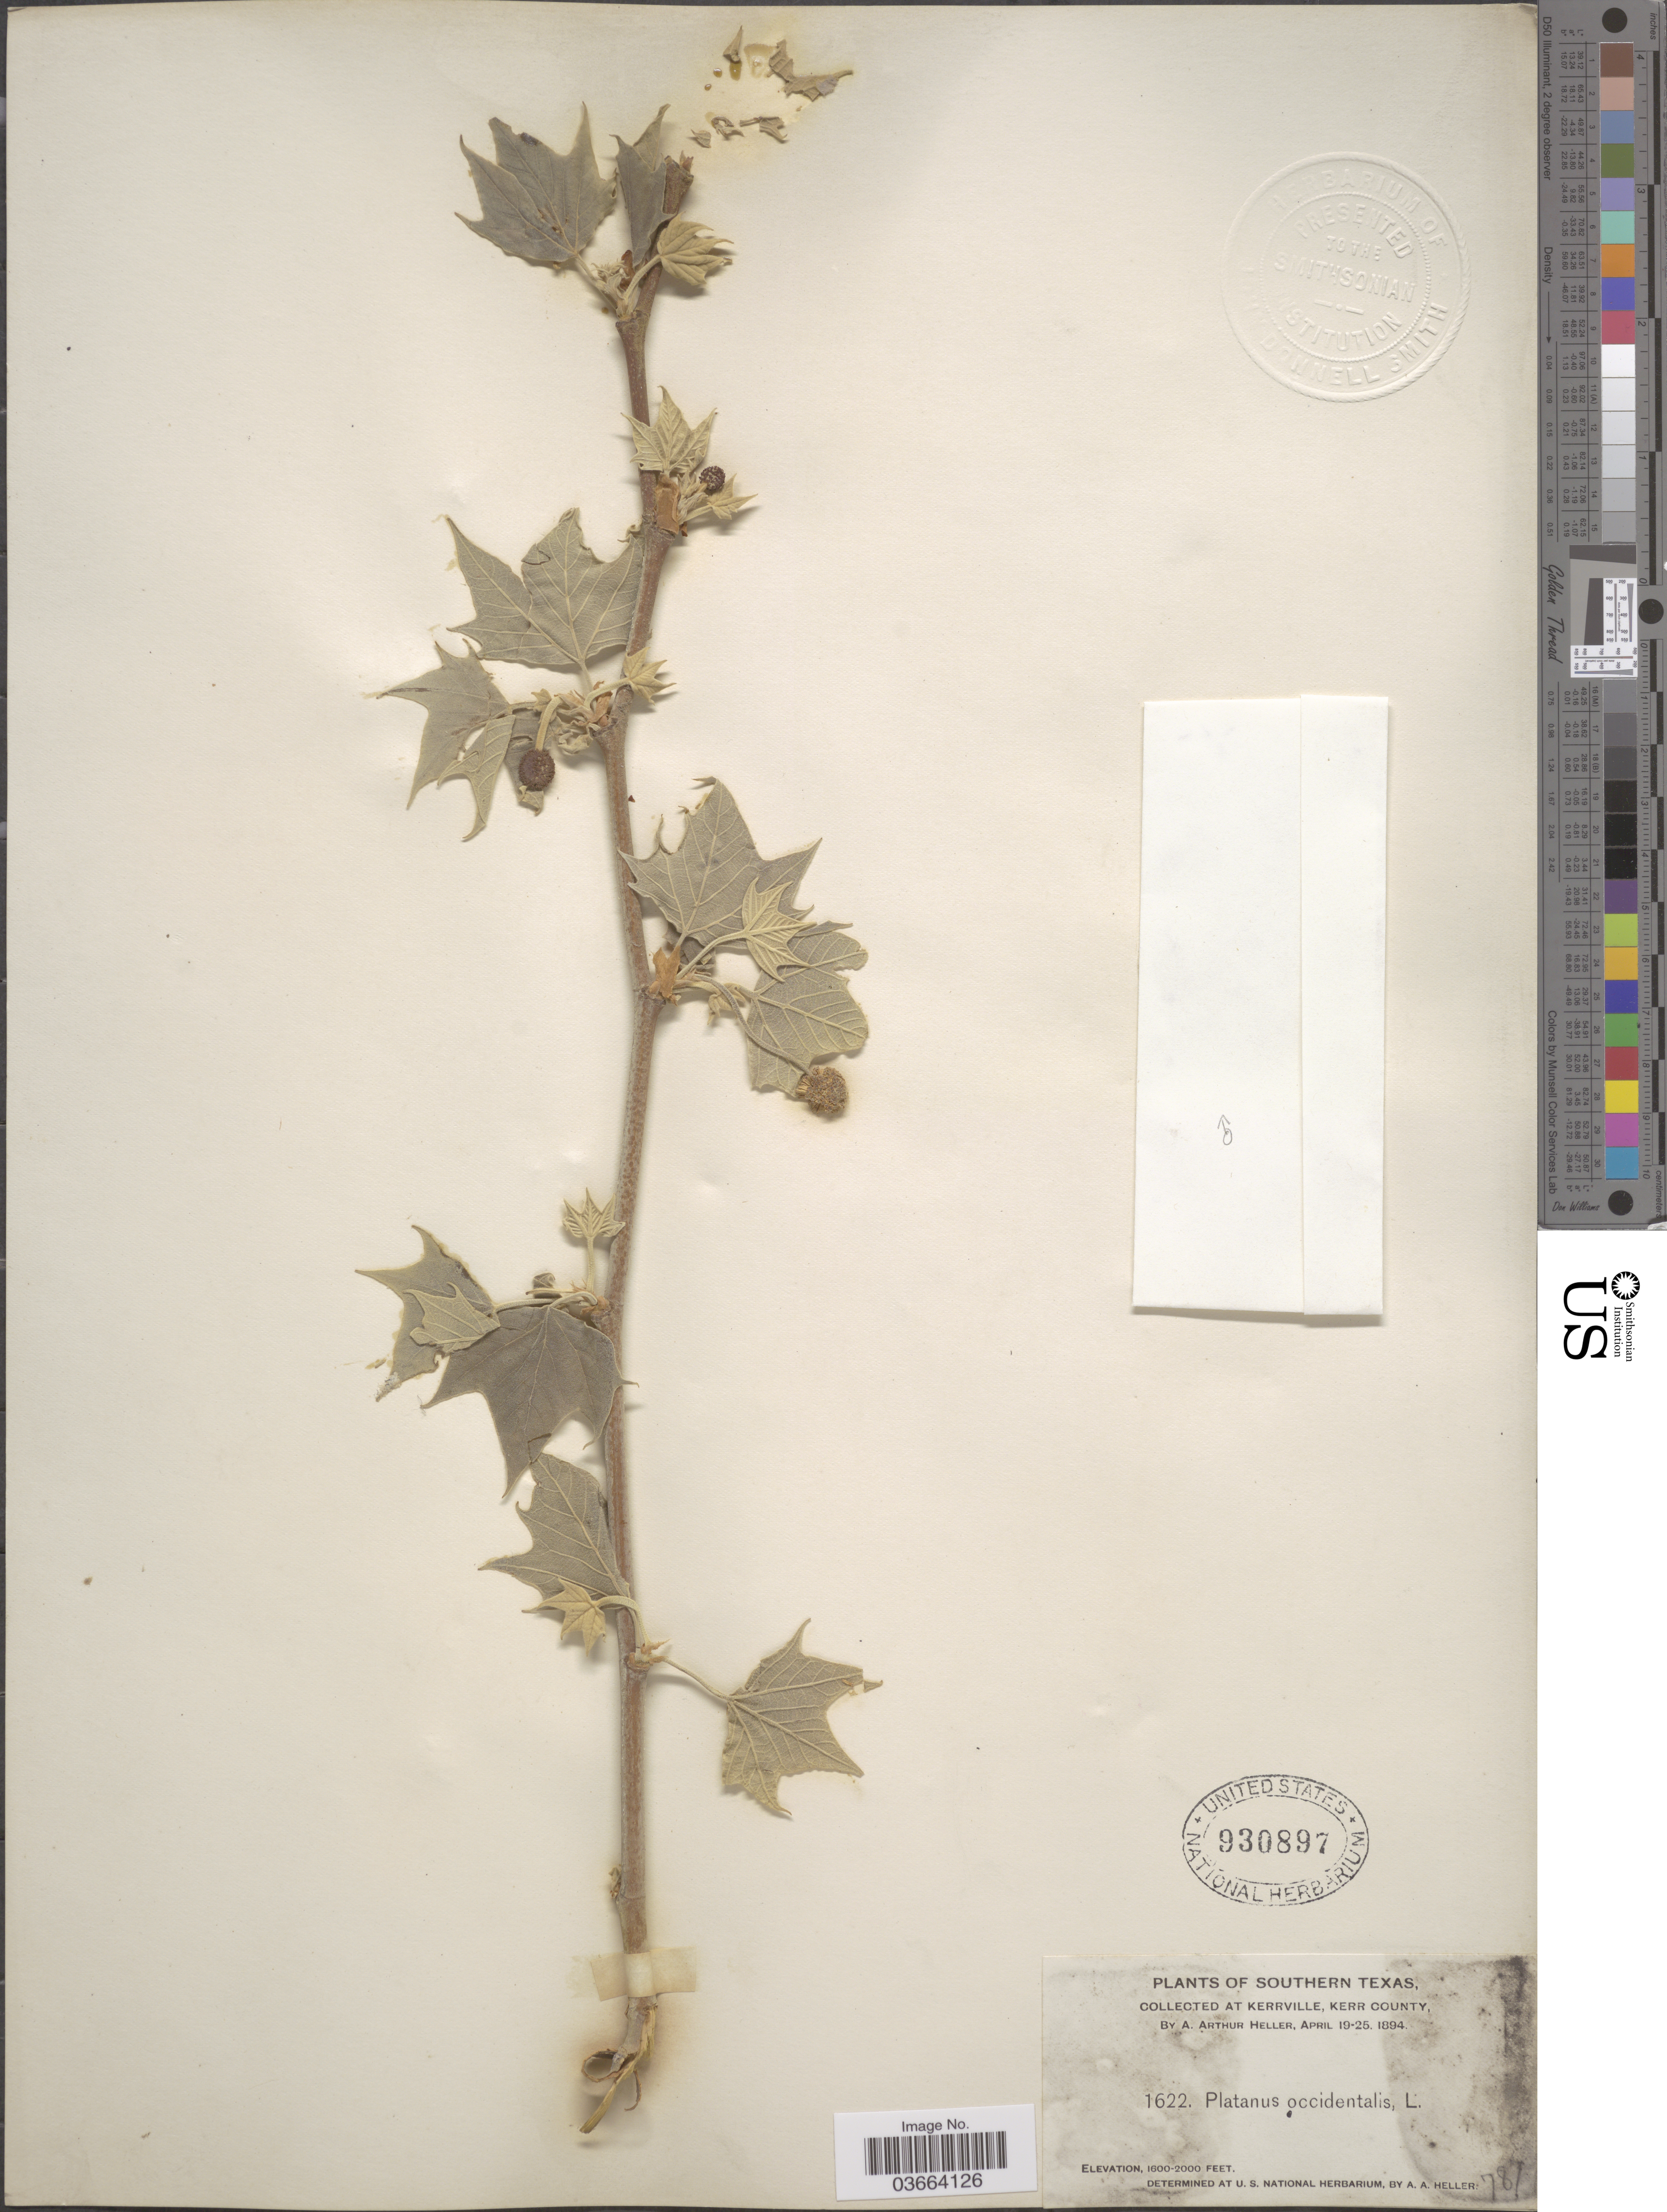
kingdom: Plantae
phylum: Tracheophyta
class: Magnoliopsida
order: Proteales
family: Platanaceae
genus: Platanus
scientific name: Platanus occidentalis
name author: L.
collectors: A. A. Heller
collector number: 1622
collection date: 1894-04-19/1894-04-25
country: United States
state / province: Texas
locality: Southern Texas. Kerrville,Kerr County.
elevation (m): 488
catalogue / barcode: US 930897